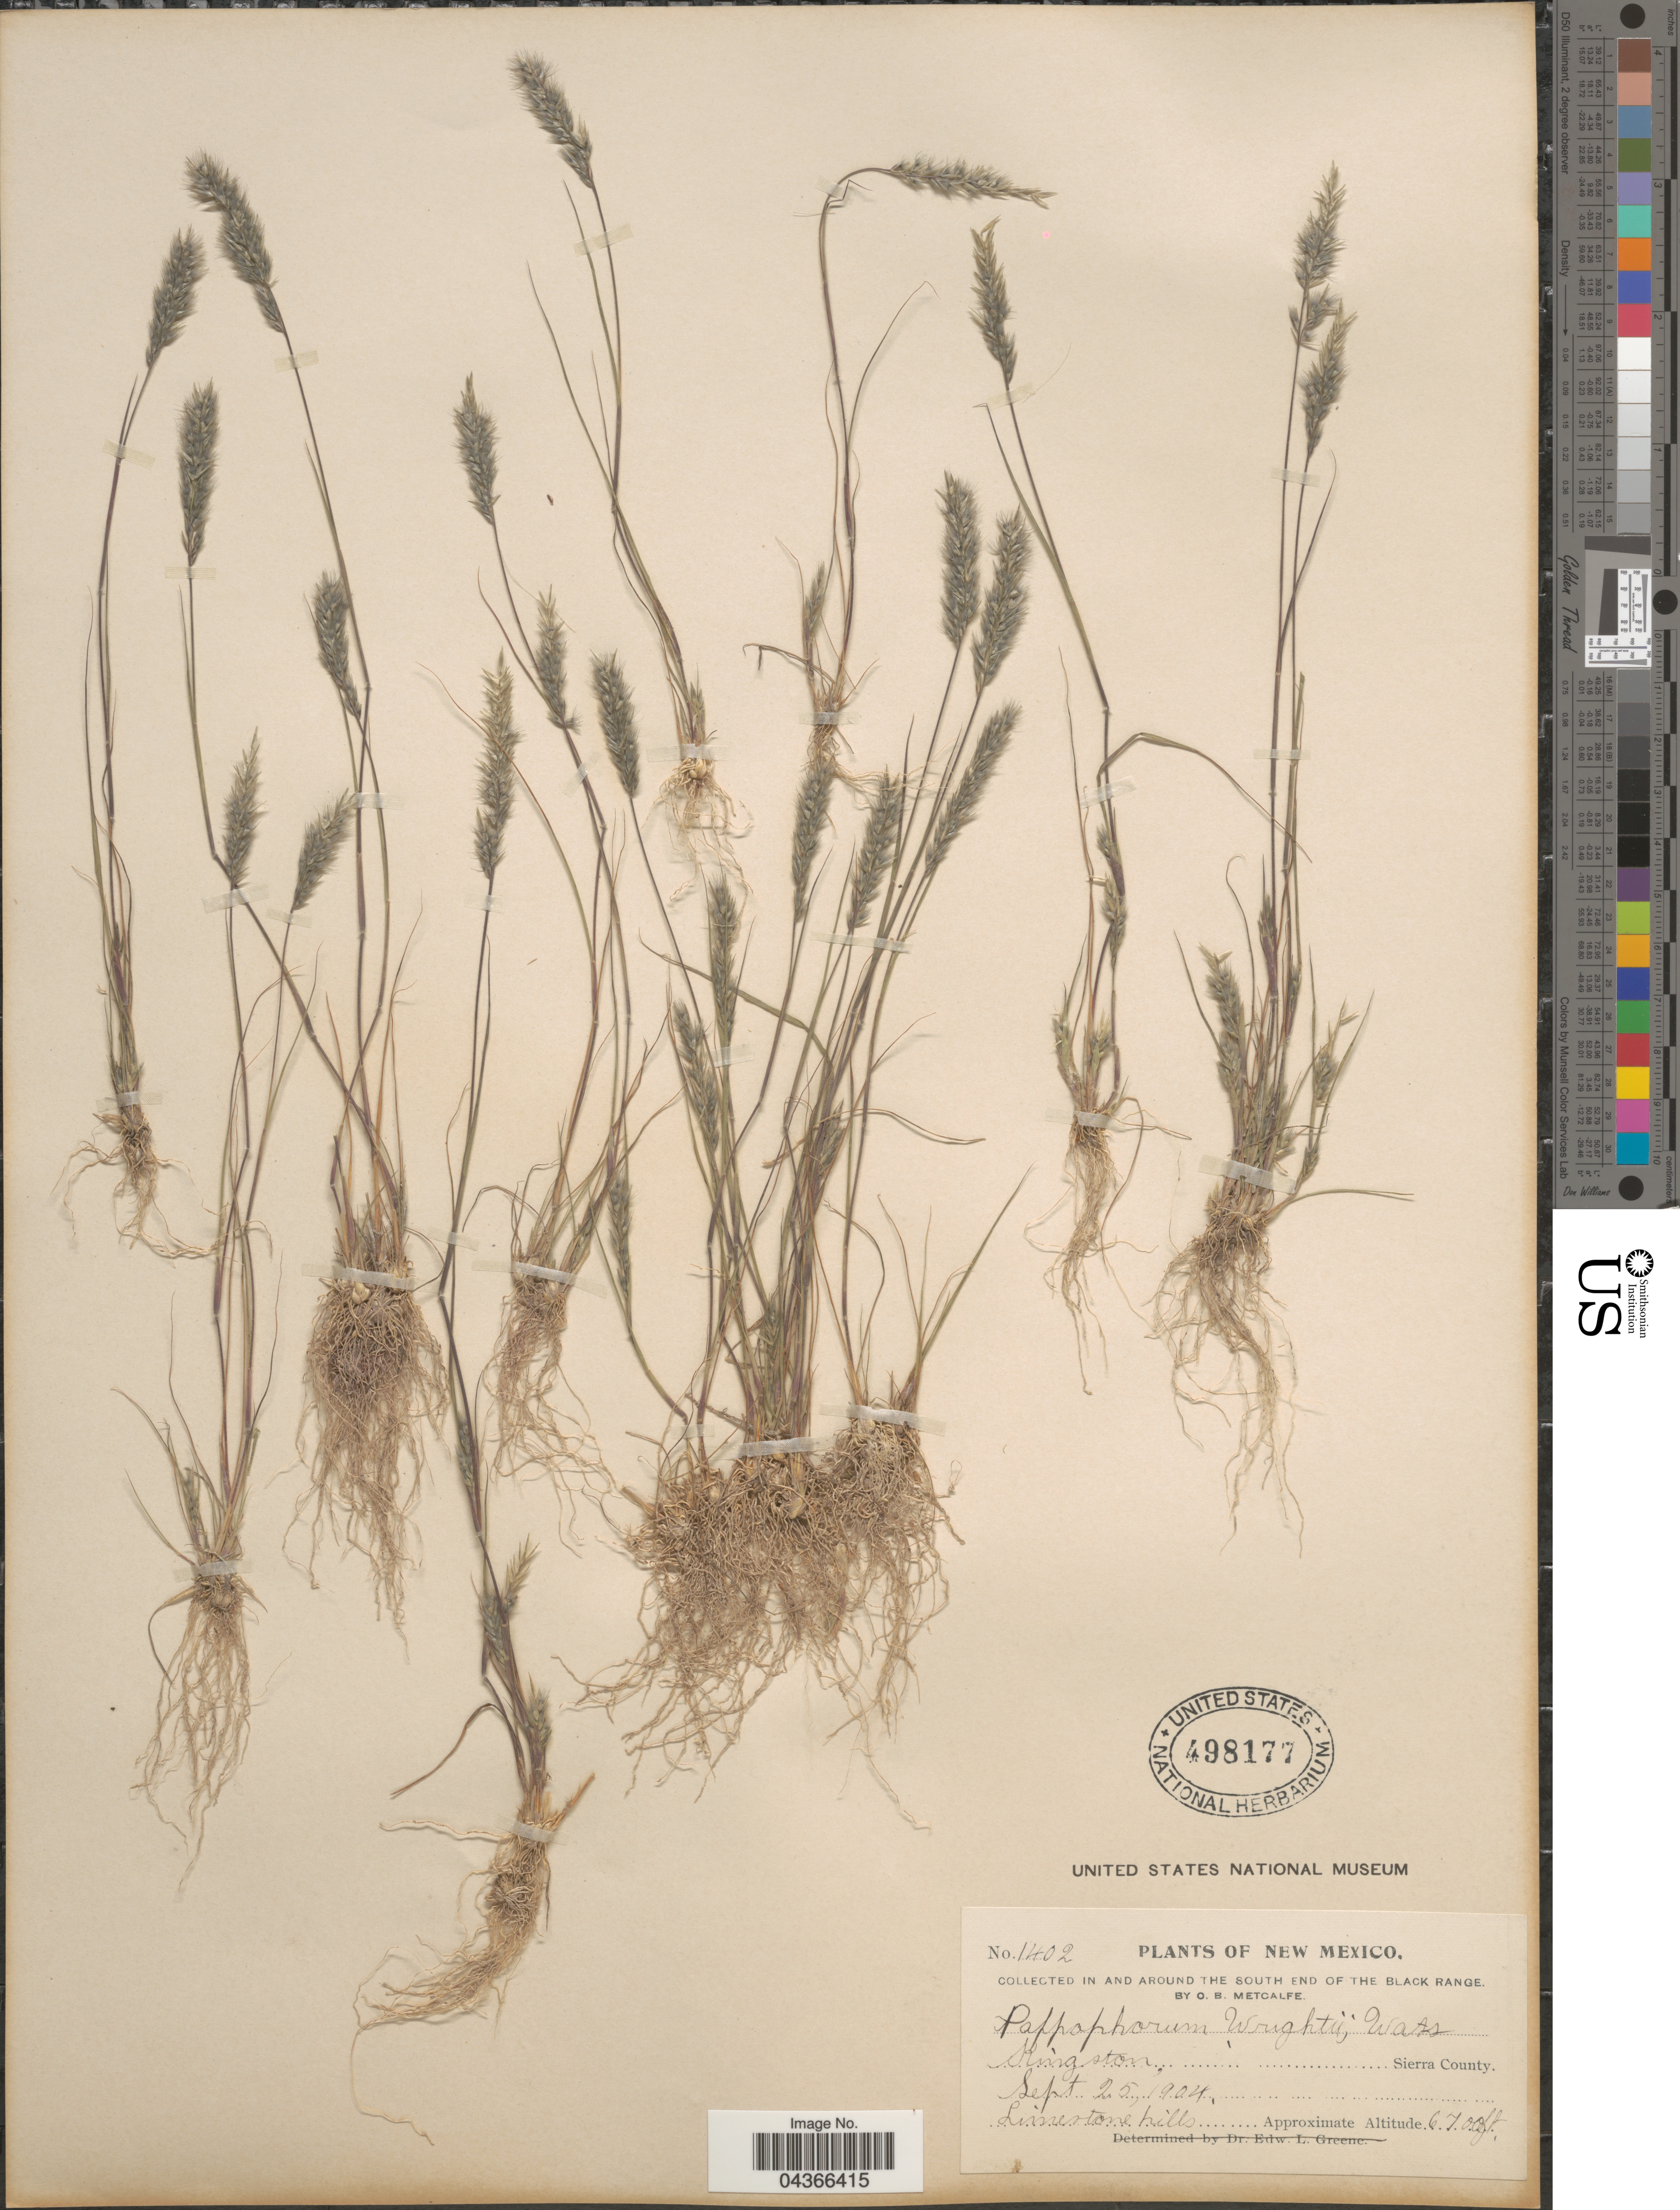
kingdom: Plantae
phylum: Tracheophyta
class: Liliopsida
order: Poales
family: Poaceae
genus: Enneapogon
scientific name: Enneapogon desvauxii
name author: P. Beauv.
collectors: O. B. Metcalfe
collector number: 1402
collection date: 1904-09-25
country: United States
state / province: New Mexico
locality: In and around the south end of the Black Range. Kingston, Sierra County.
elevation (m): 2042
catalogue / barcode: US 498177